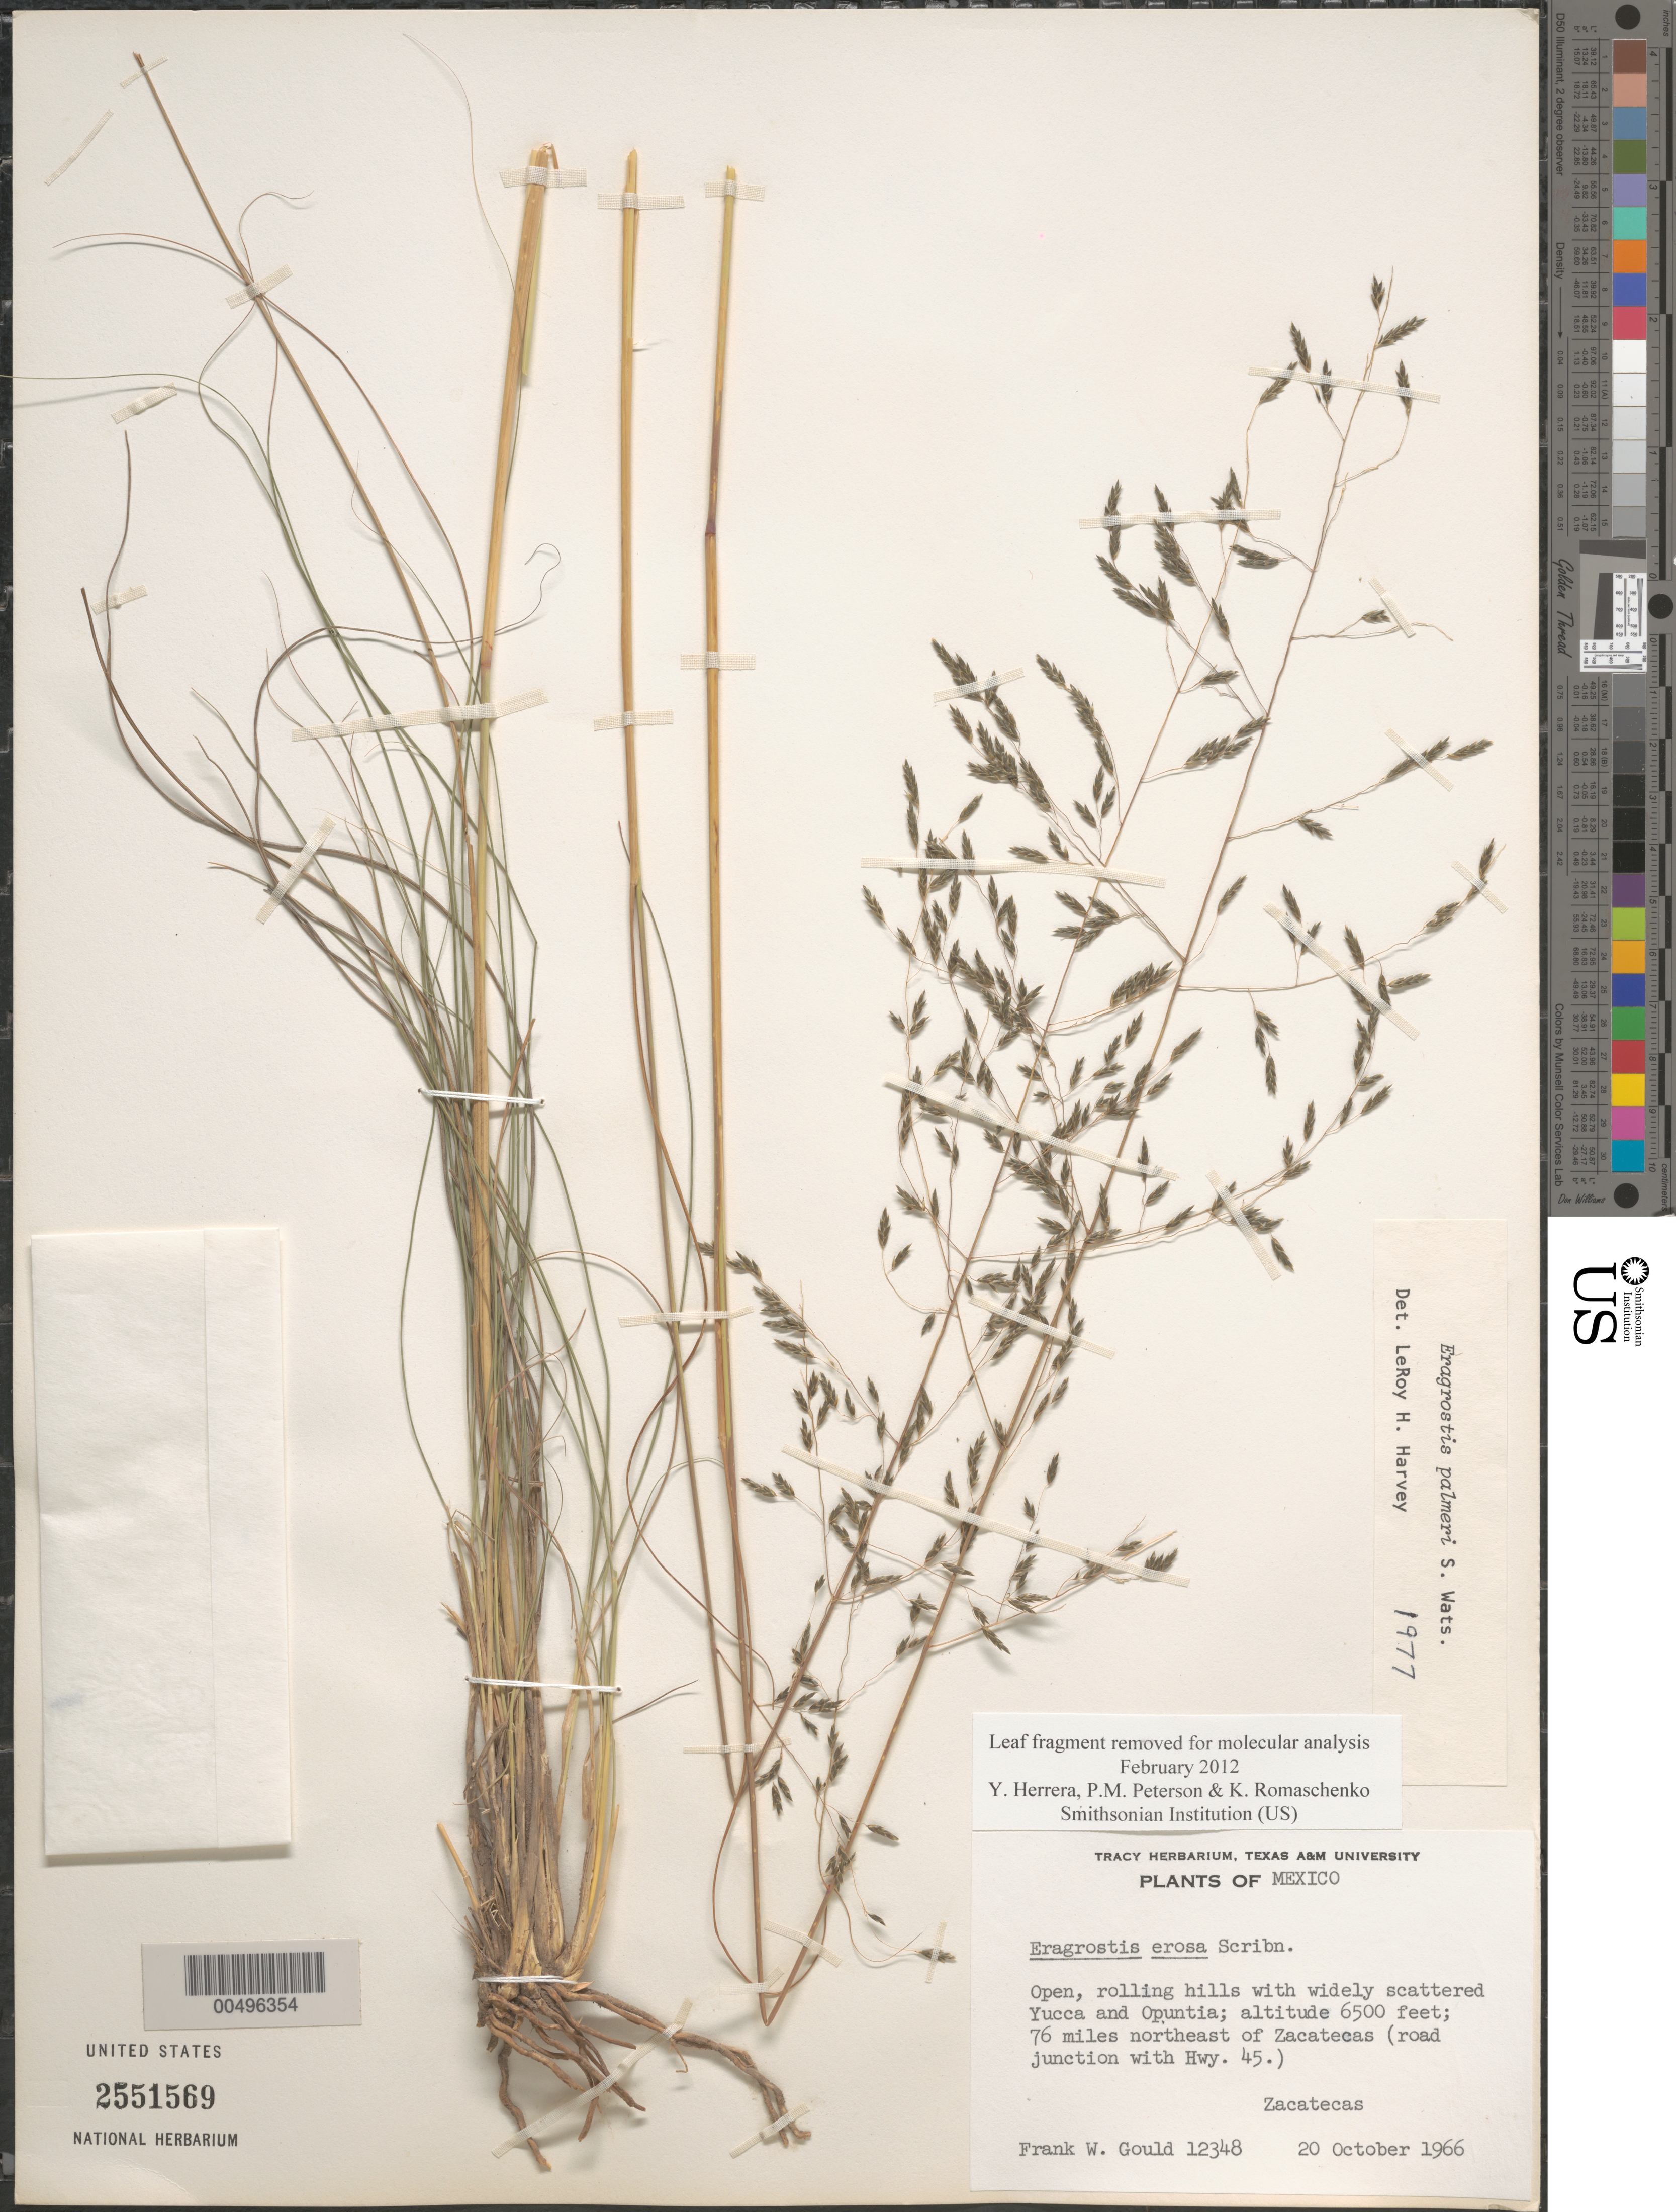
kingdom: Plantae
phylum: Tracheophyta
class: Liliopsida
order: Poales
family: Poaceae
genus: Eragrostis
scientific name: Eragrostis palmeri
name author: S. Watson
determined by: Witherspoon, John T.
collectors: F. W. Gould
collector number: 12348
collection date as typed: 20 Oct 1966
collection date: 1966-10-20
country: Mexico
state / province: Zacatecas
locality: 76 mi NE of Zacatecas (rd junct. with Hwy 45)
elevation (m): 1981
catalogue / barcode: US 2551569